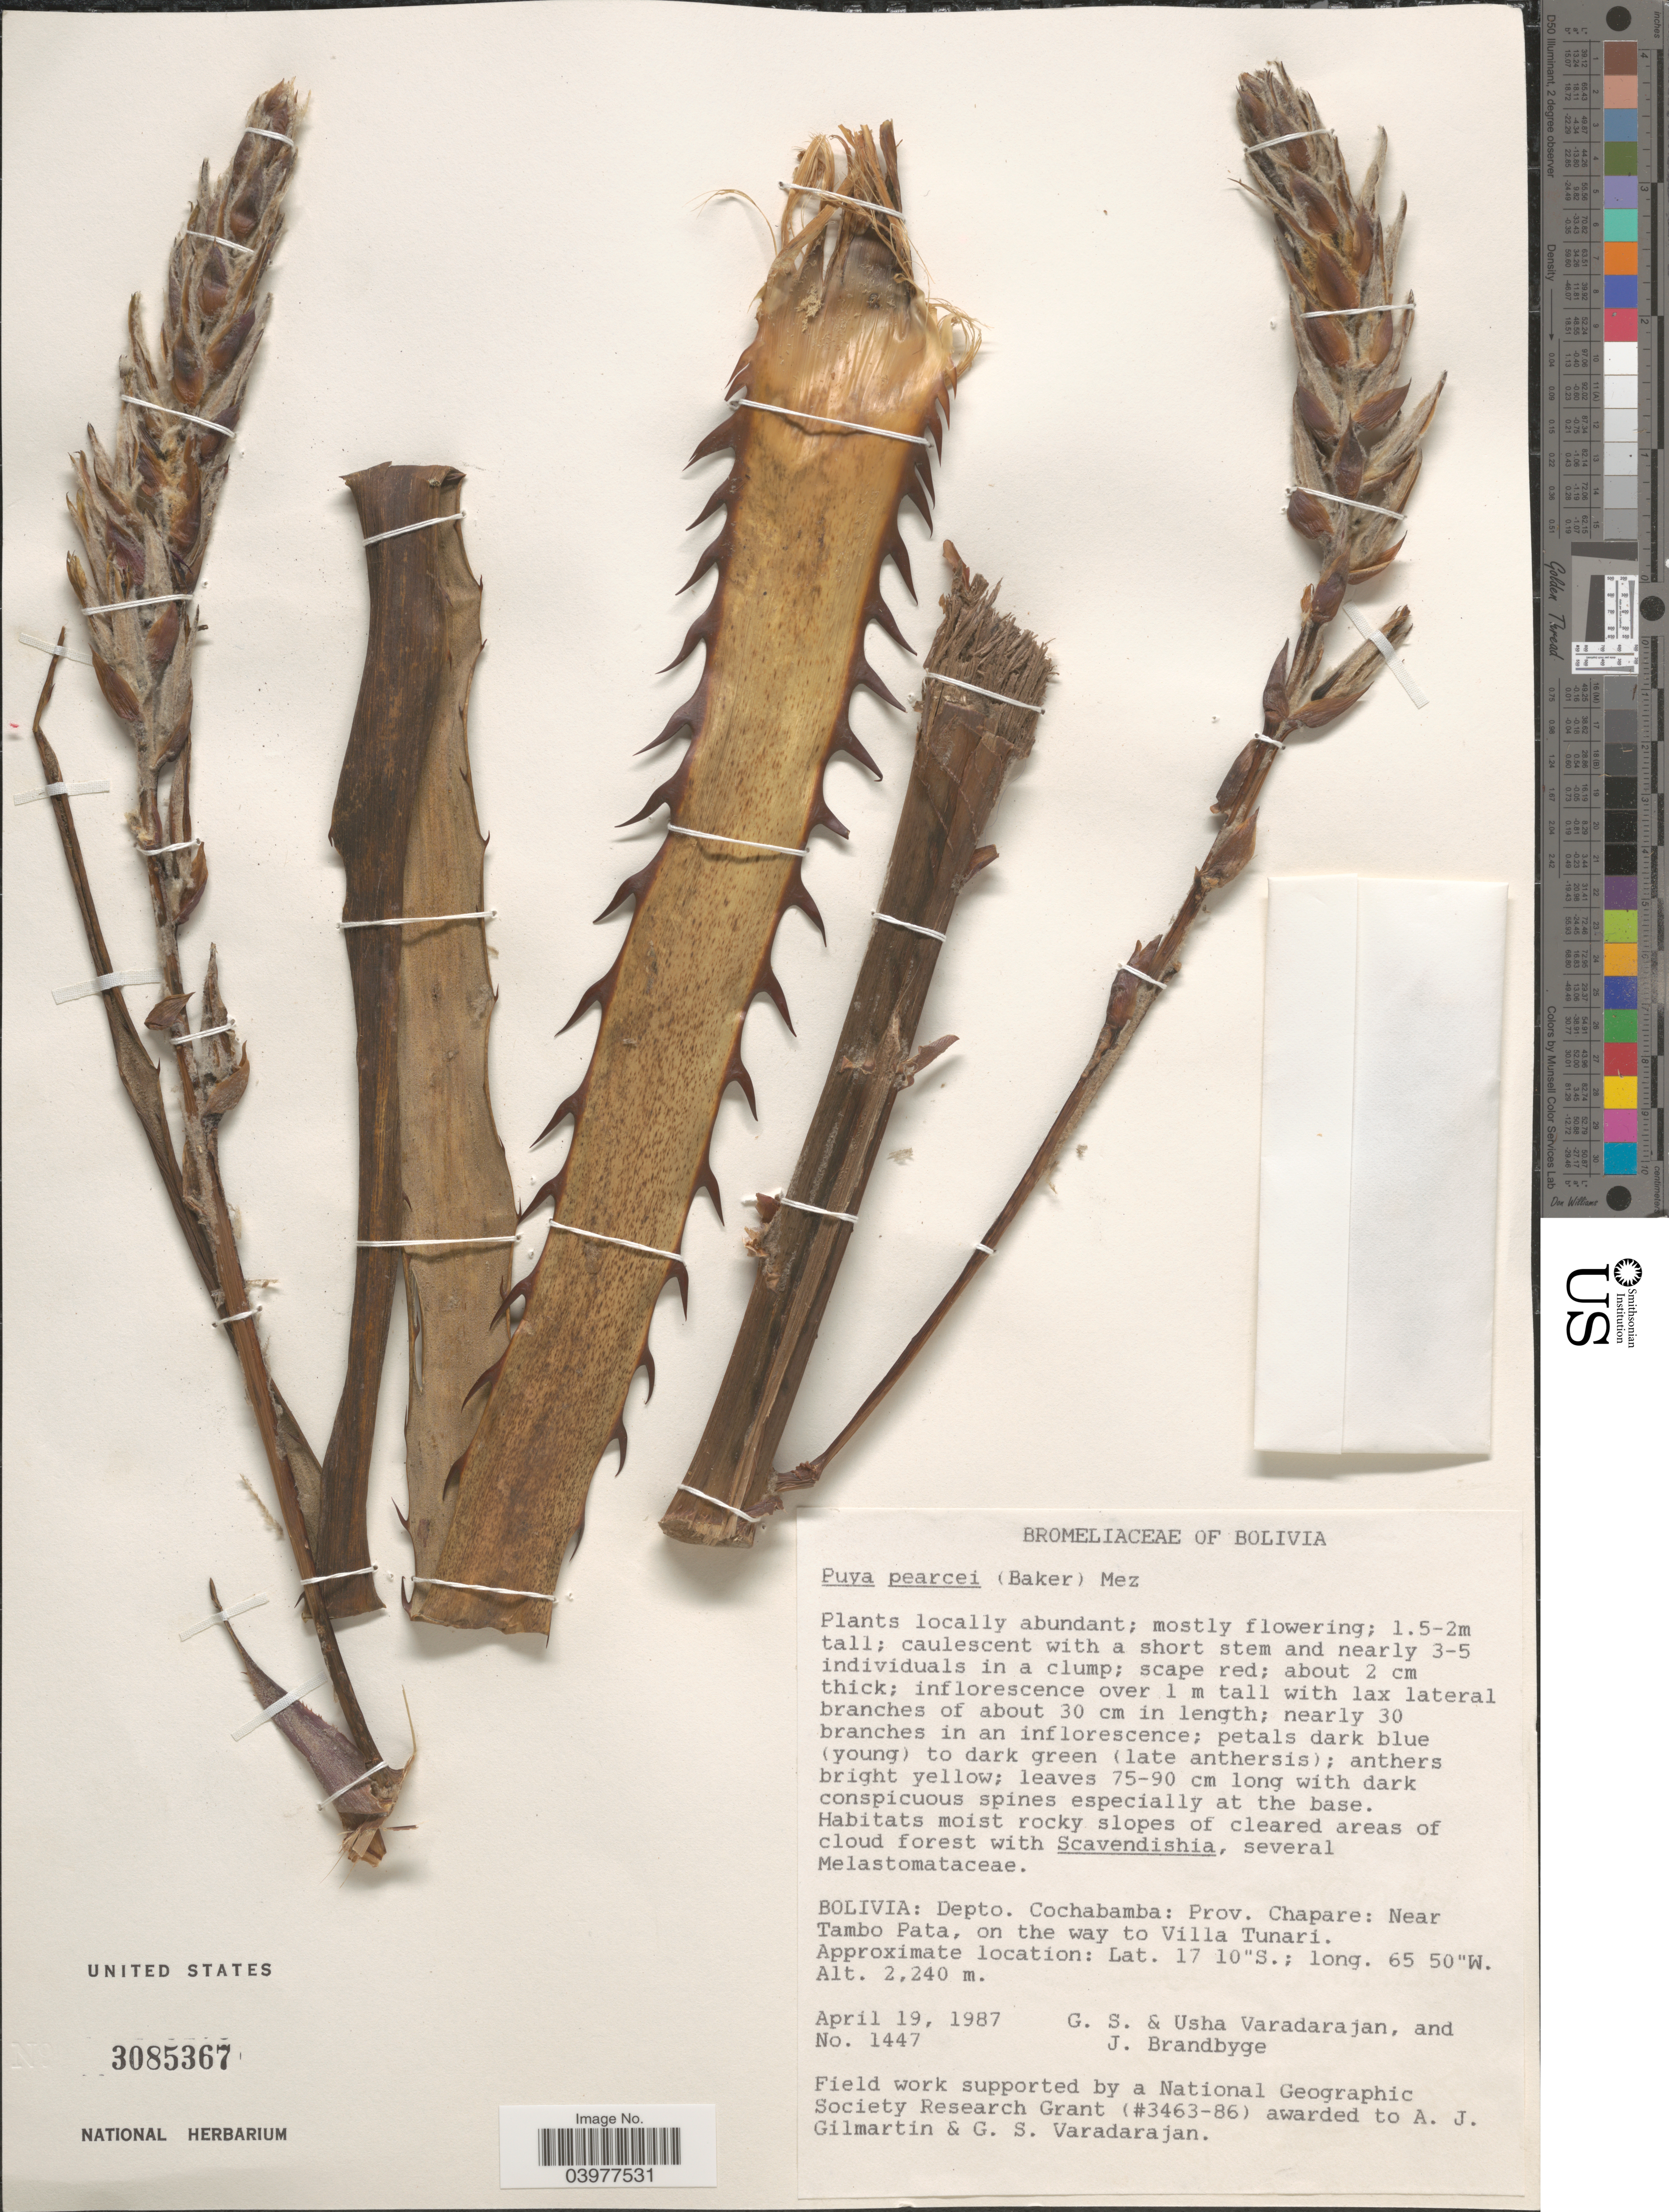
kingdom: Plantae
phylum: Tracheophyta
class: Liliopsida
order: Poales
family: Bromeliaceae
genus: Puya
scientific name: Puya pearcei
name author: (Baker) Mez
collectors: G. S. Varadarajan, U. Varadarajan & J. Brandbyge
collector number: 1447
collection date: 1987-04-19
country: Bolivia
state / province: Cochabamba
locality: Depto. Cochabamba: Prov. Chapare: Near Tambo Pata, on the way to Villa Tunari.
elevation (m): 2240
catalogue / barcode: US 3085367